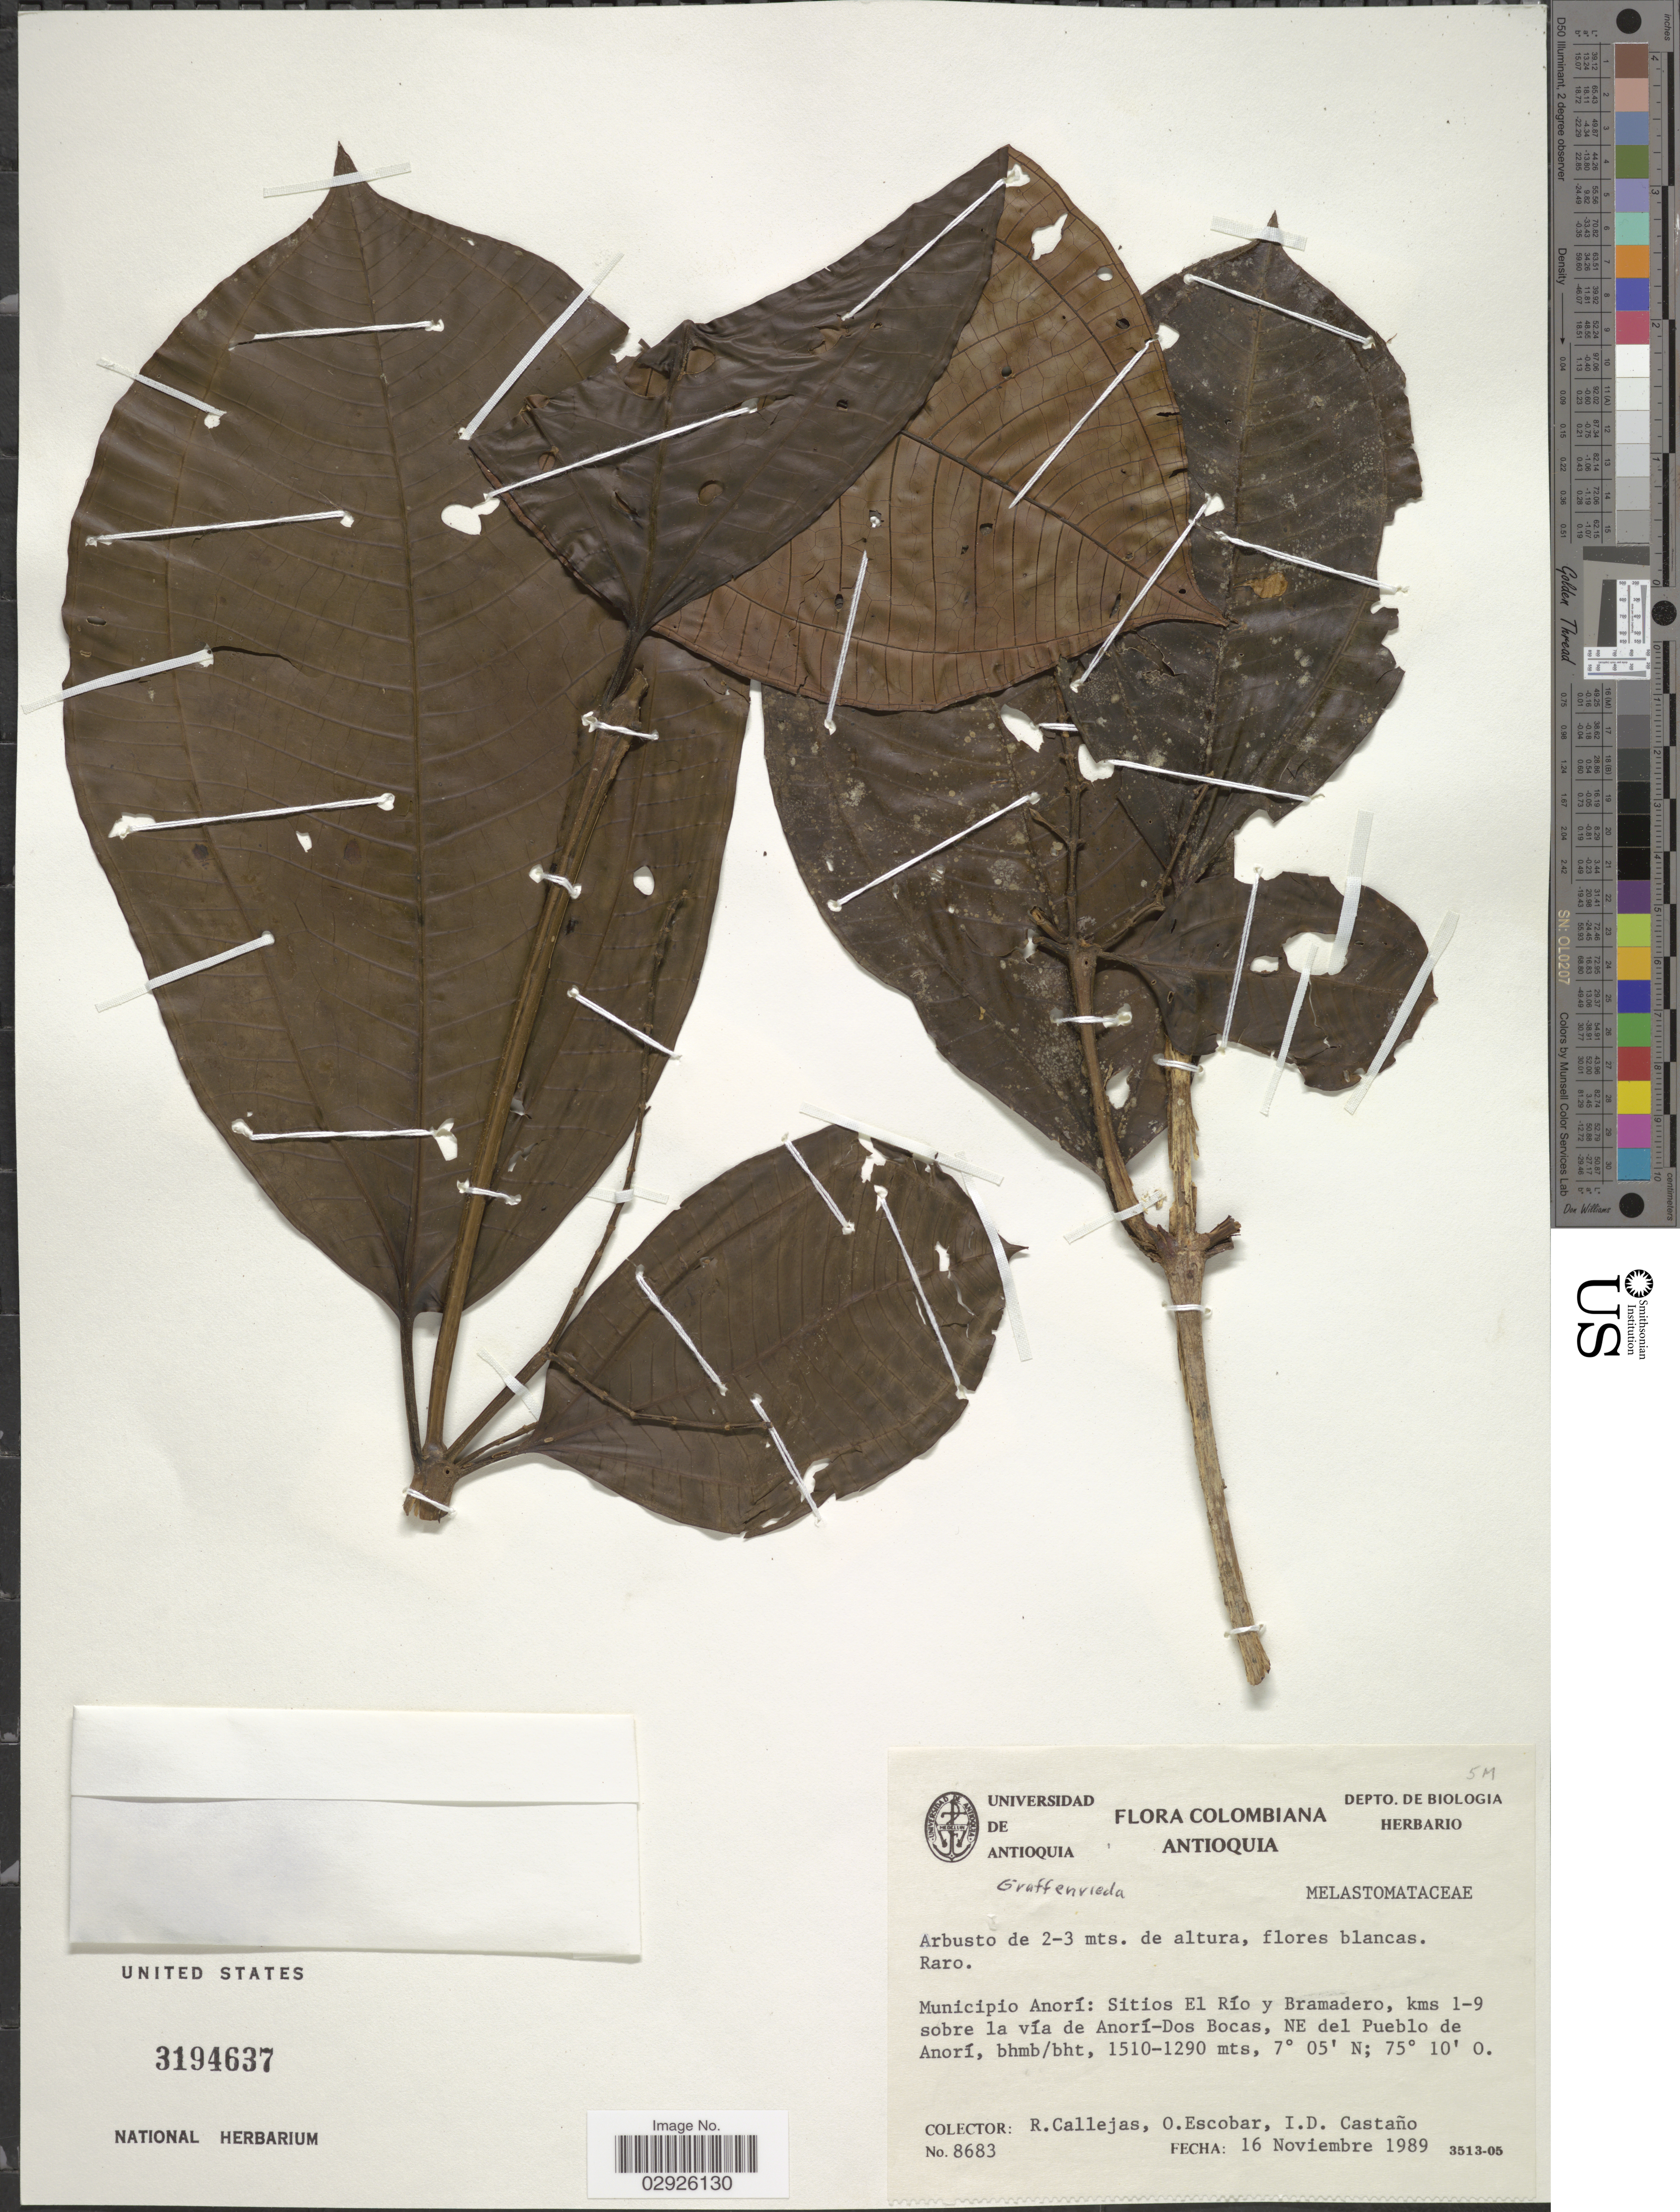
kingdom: Plantae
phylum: Tracheophyta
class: Magnoliopsida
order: Myrtales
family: Melastomataceae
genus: Graffenrieda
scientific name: Graffenrieda sp.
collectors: R. Callejas, O. Escobar & I. Castaño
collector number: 8683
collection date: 1989-11-16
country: Colombia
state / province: Antioquia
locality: Municipio Anorí: Sitios El Río y Bramadero, kms 1-9 sobre la vía de Anorí-Dos Bocas, NE del Pueblo de Anorí.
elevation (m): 1290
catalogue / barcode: US 3194637